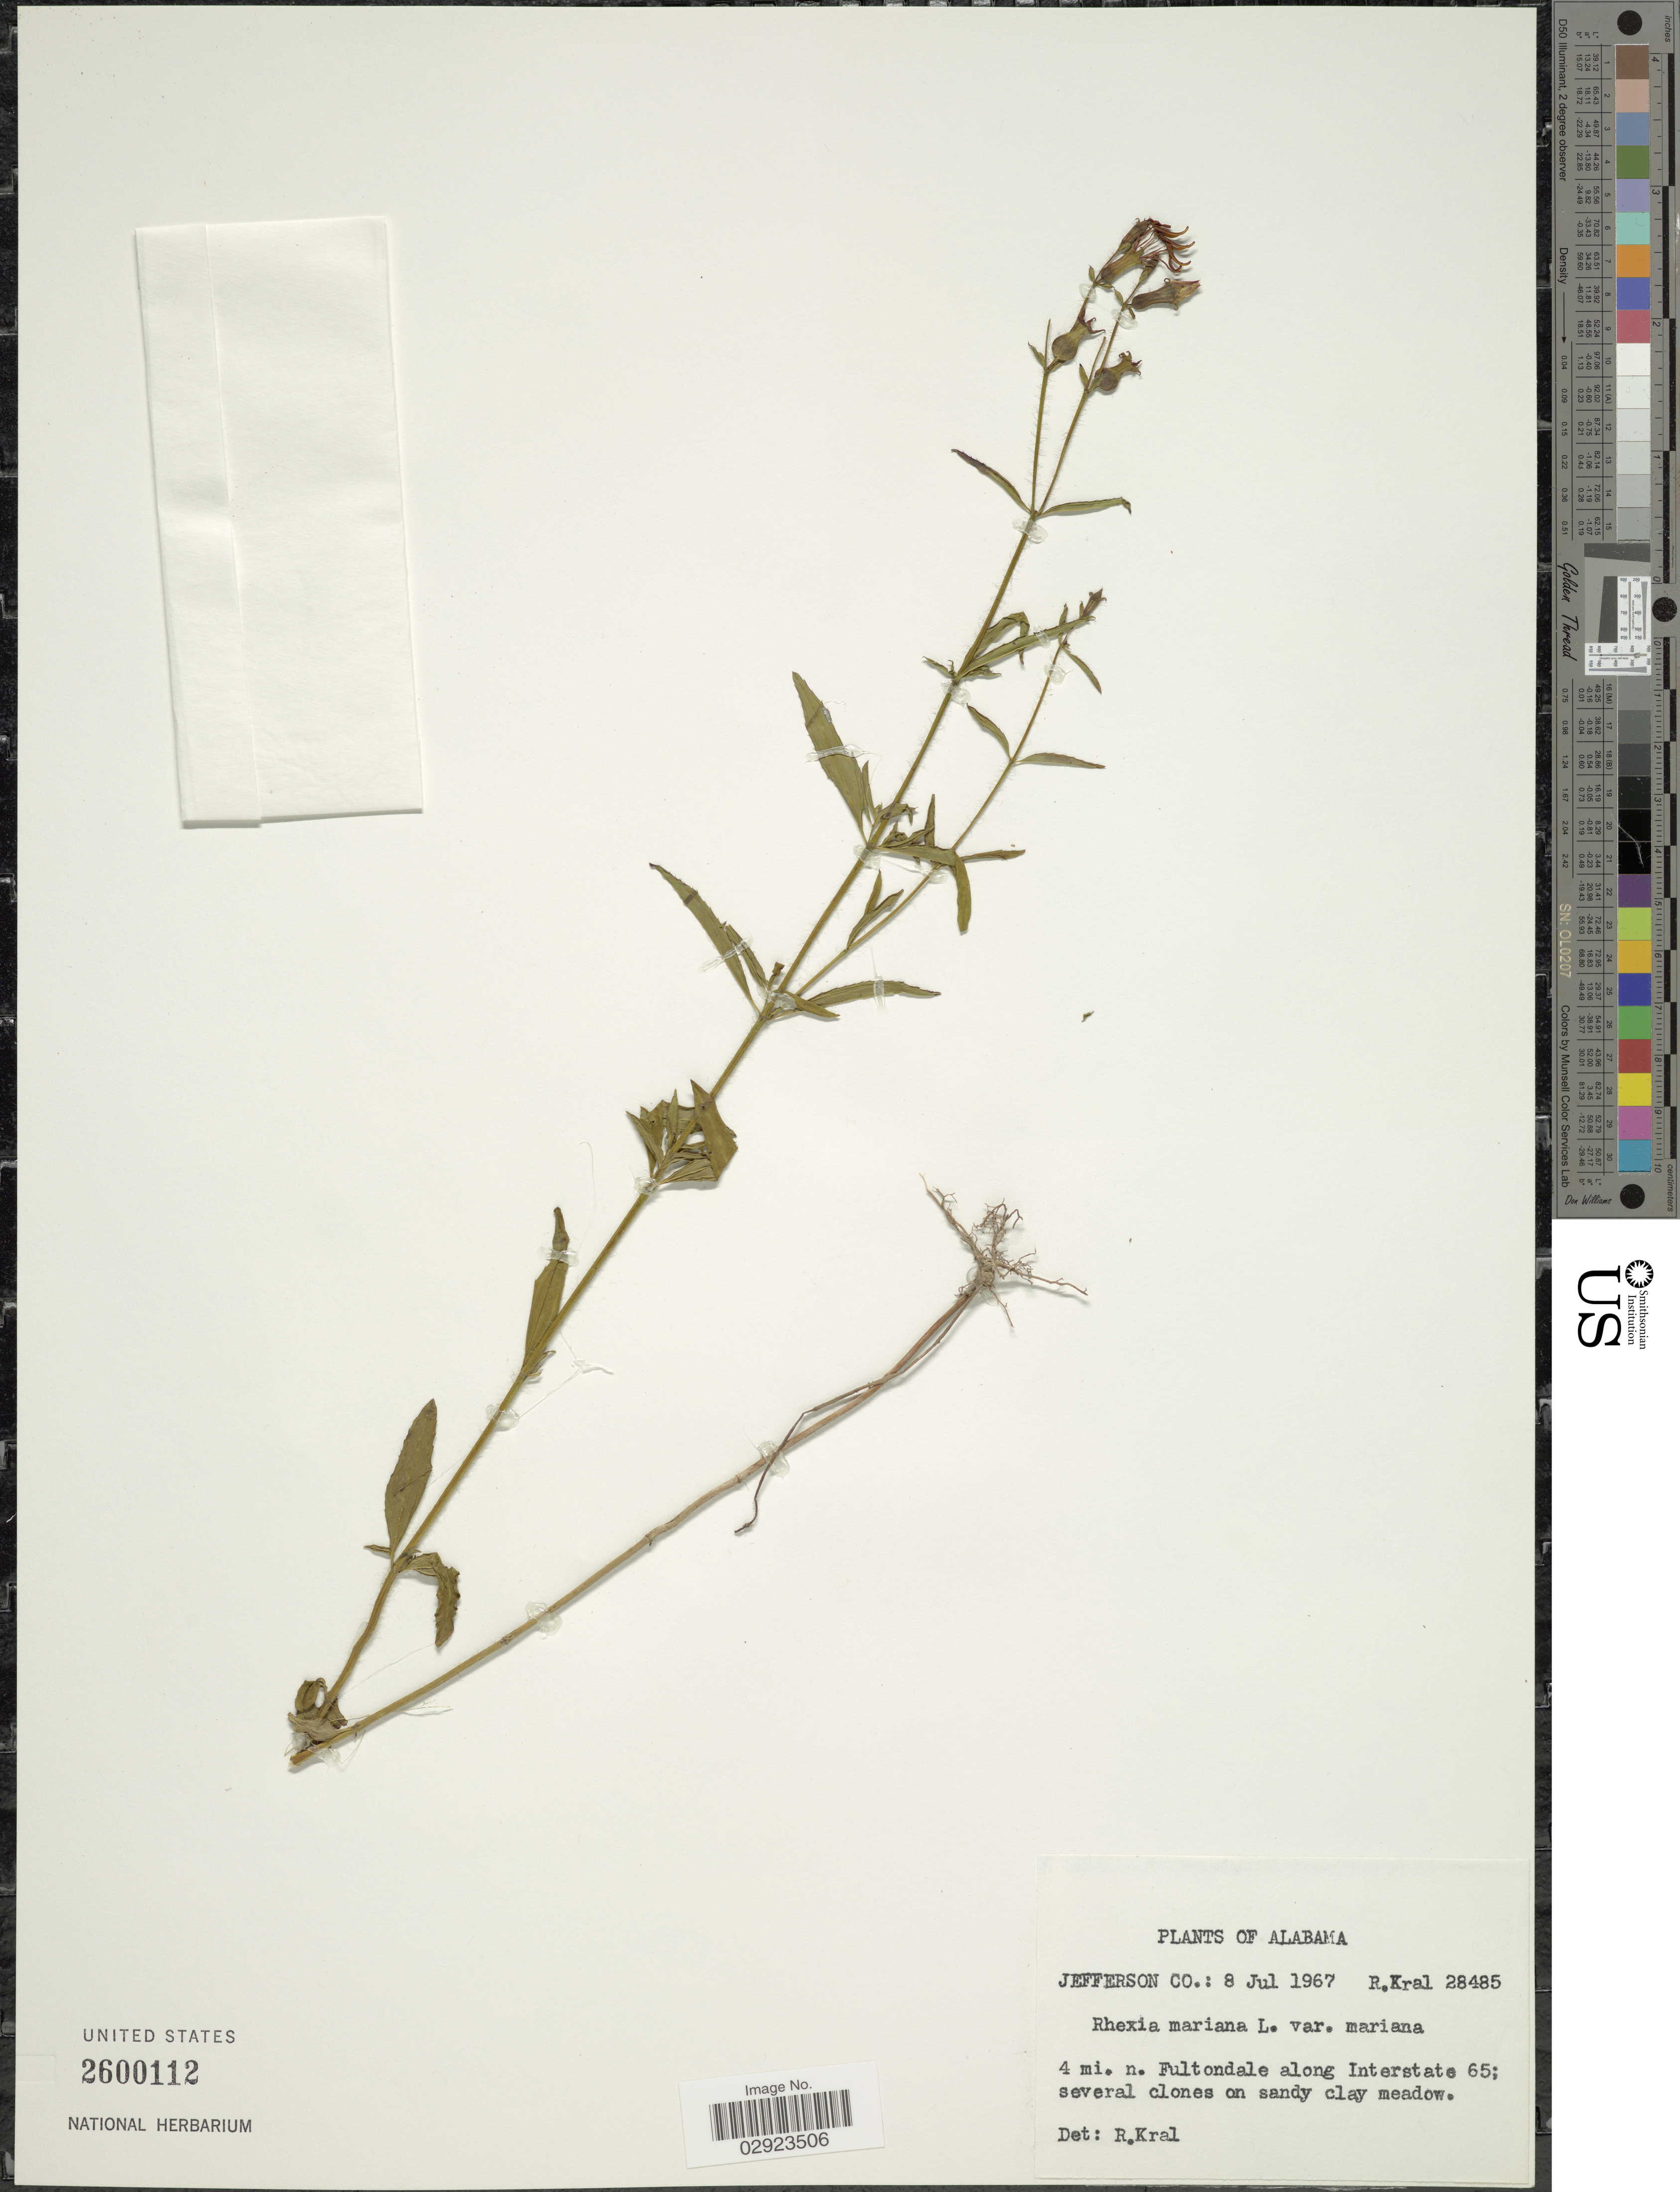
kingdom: Plantae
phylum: Tracheophyta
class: Magnoliopsida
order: Myrtales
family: Melastomataceae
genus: Rhexia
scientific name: Rhexia mariana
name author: L.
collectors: R. Kral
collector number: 28485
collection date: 1967-07-08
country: United States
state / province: Alabama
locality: Jefferson Co. 4 mi. n. Fultondale along Interstate 65.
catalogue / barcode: US 2600112